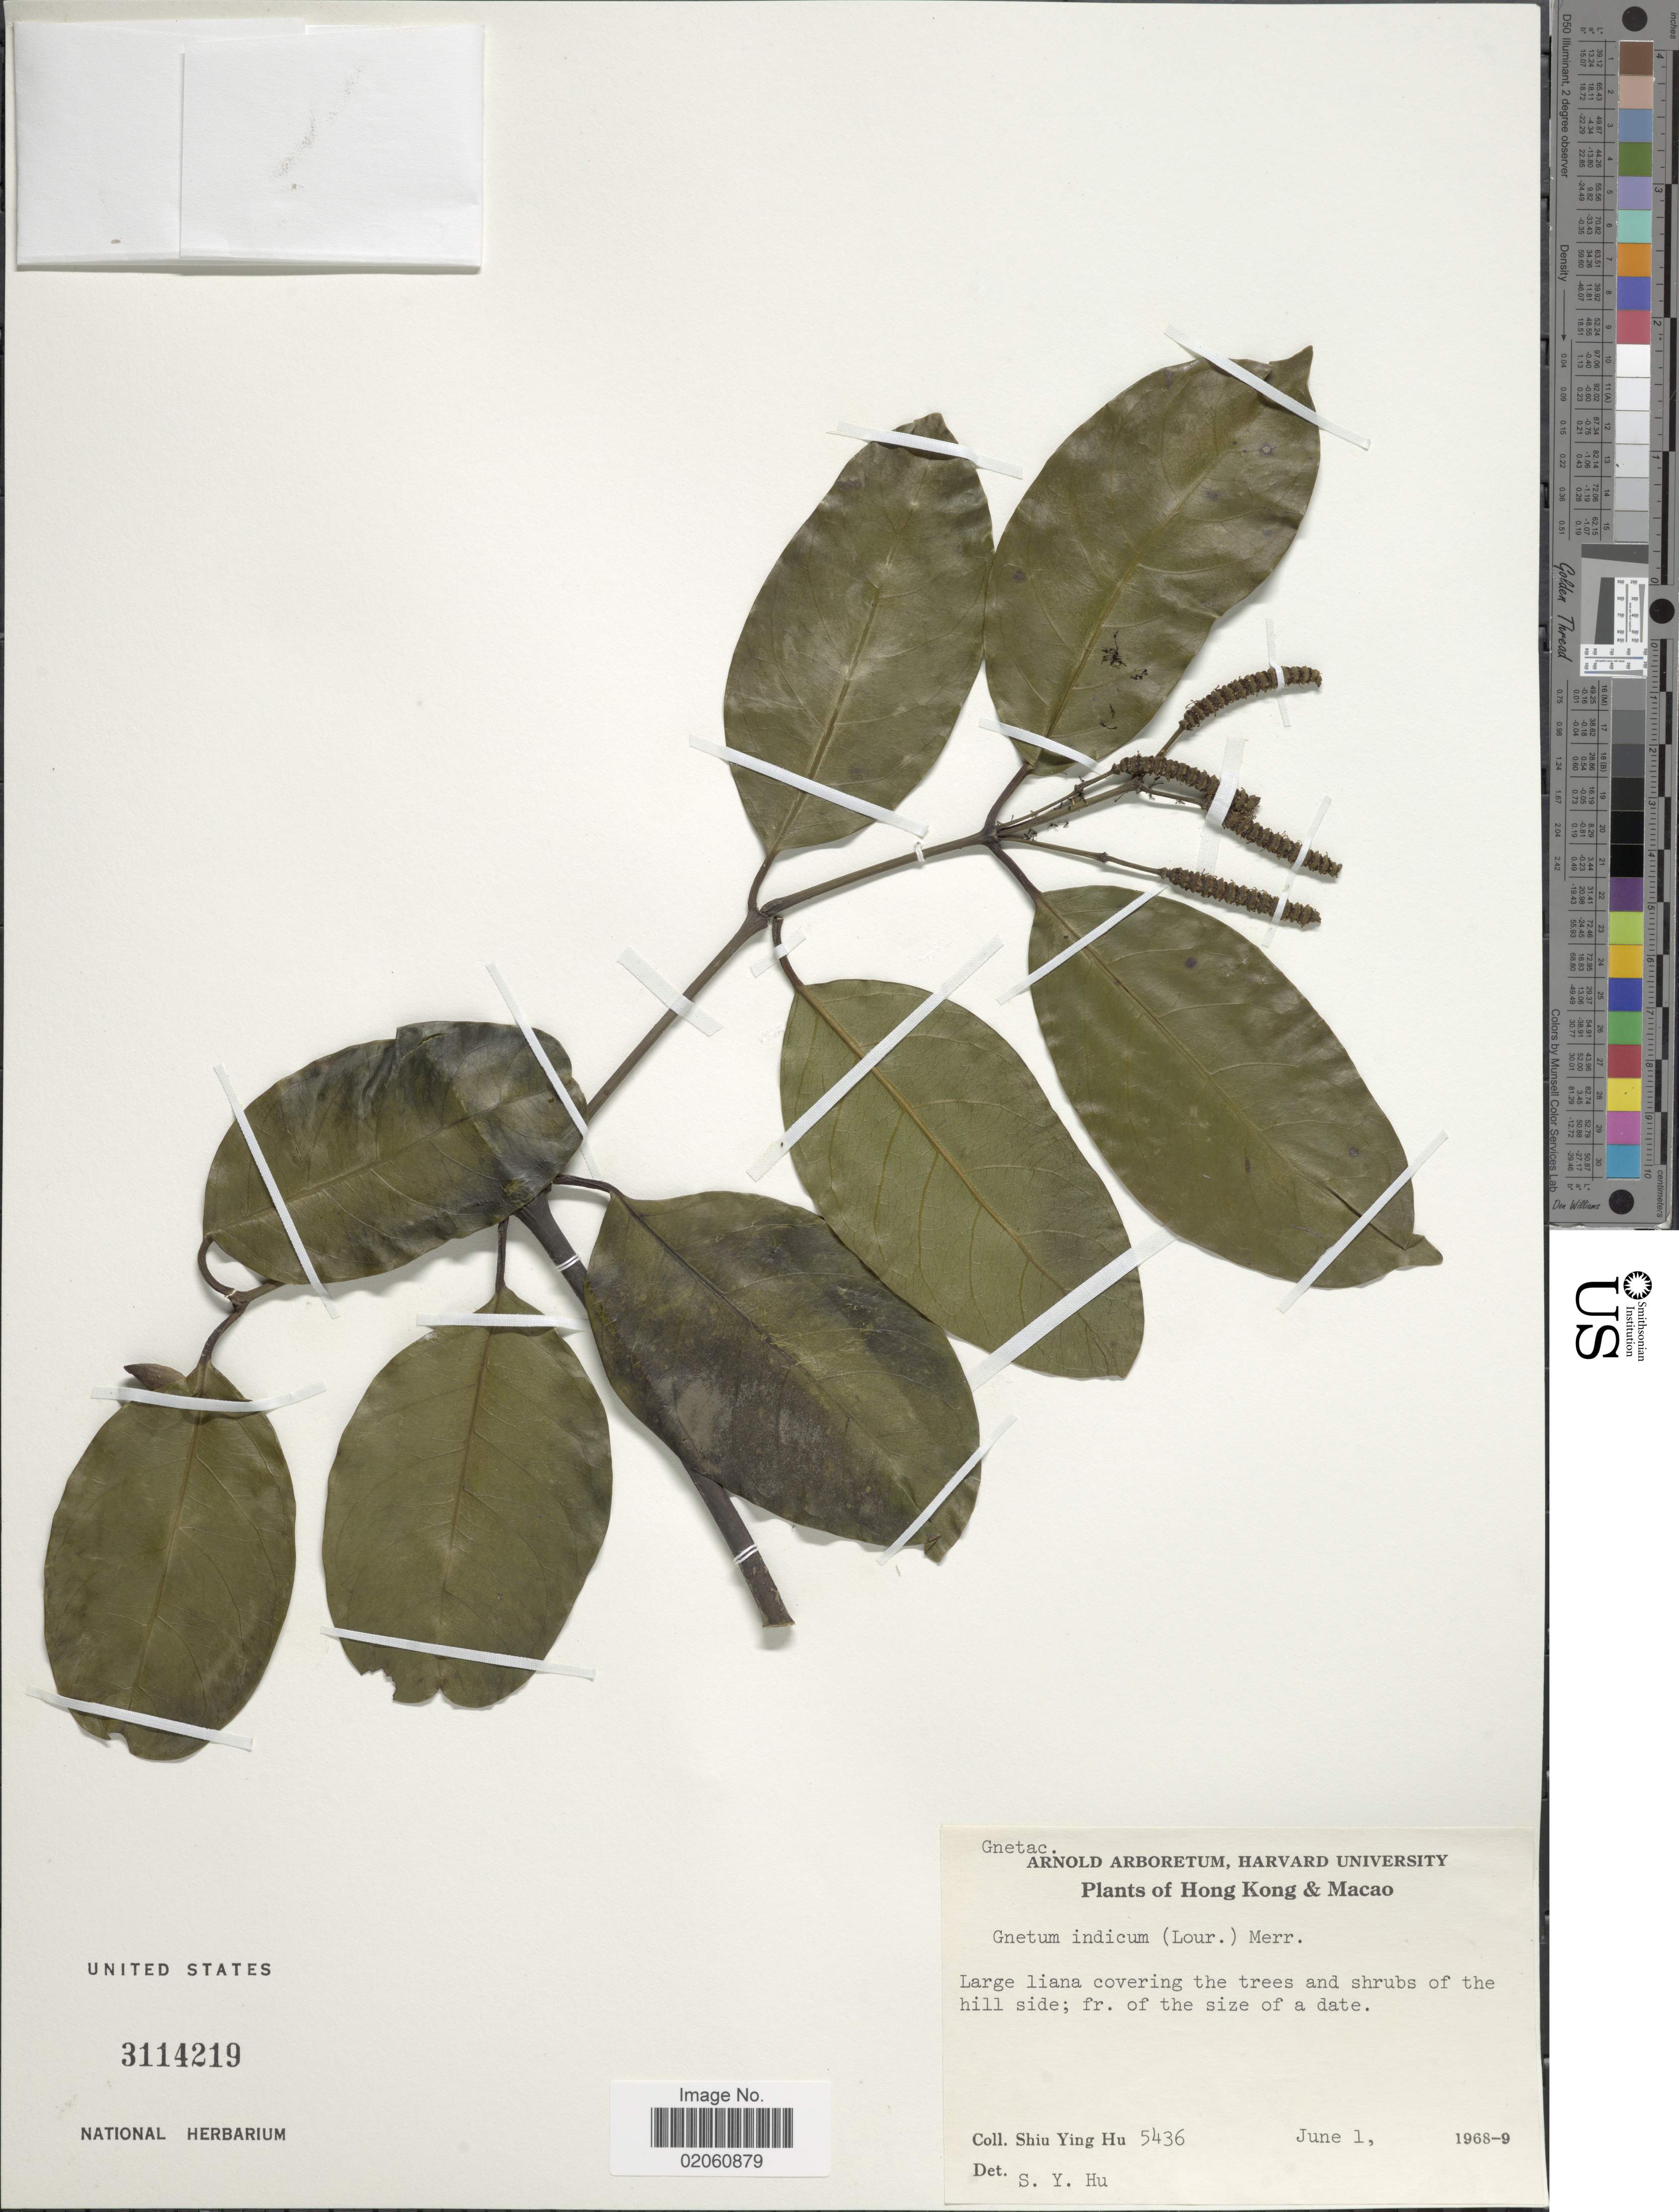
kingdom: Plantae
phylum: Tracheophyta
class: Gnetopsida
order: Gnetales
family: Gnetaceae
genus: Gnetum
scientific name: Gnetum indicum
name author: (Lour.) Merr.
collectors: S. Y. Hu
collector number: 5436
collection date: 1968-06-01/1969-06-01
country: China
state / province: Hong Kong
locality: Hong Kong & Macao, Large liana covering the trees and shrubs of the hills side; fr. of the size of a date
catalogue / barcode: US 3114219